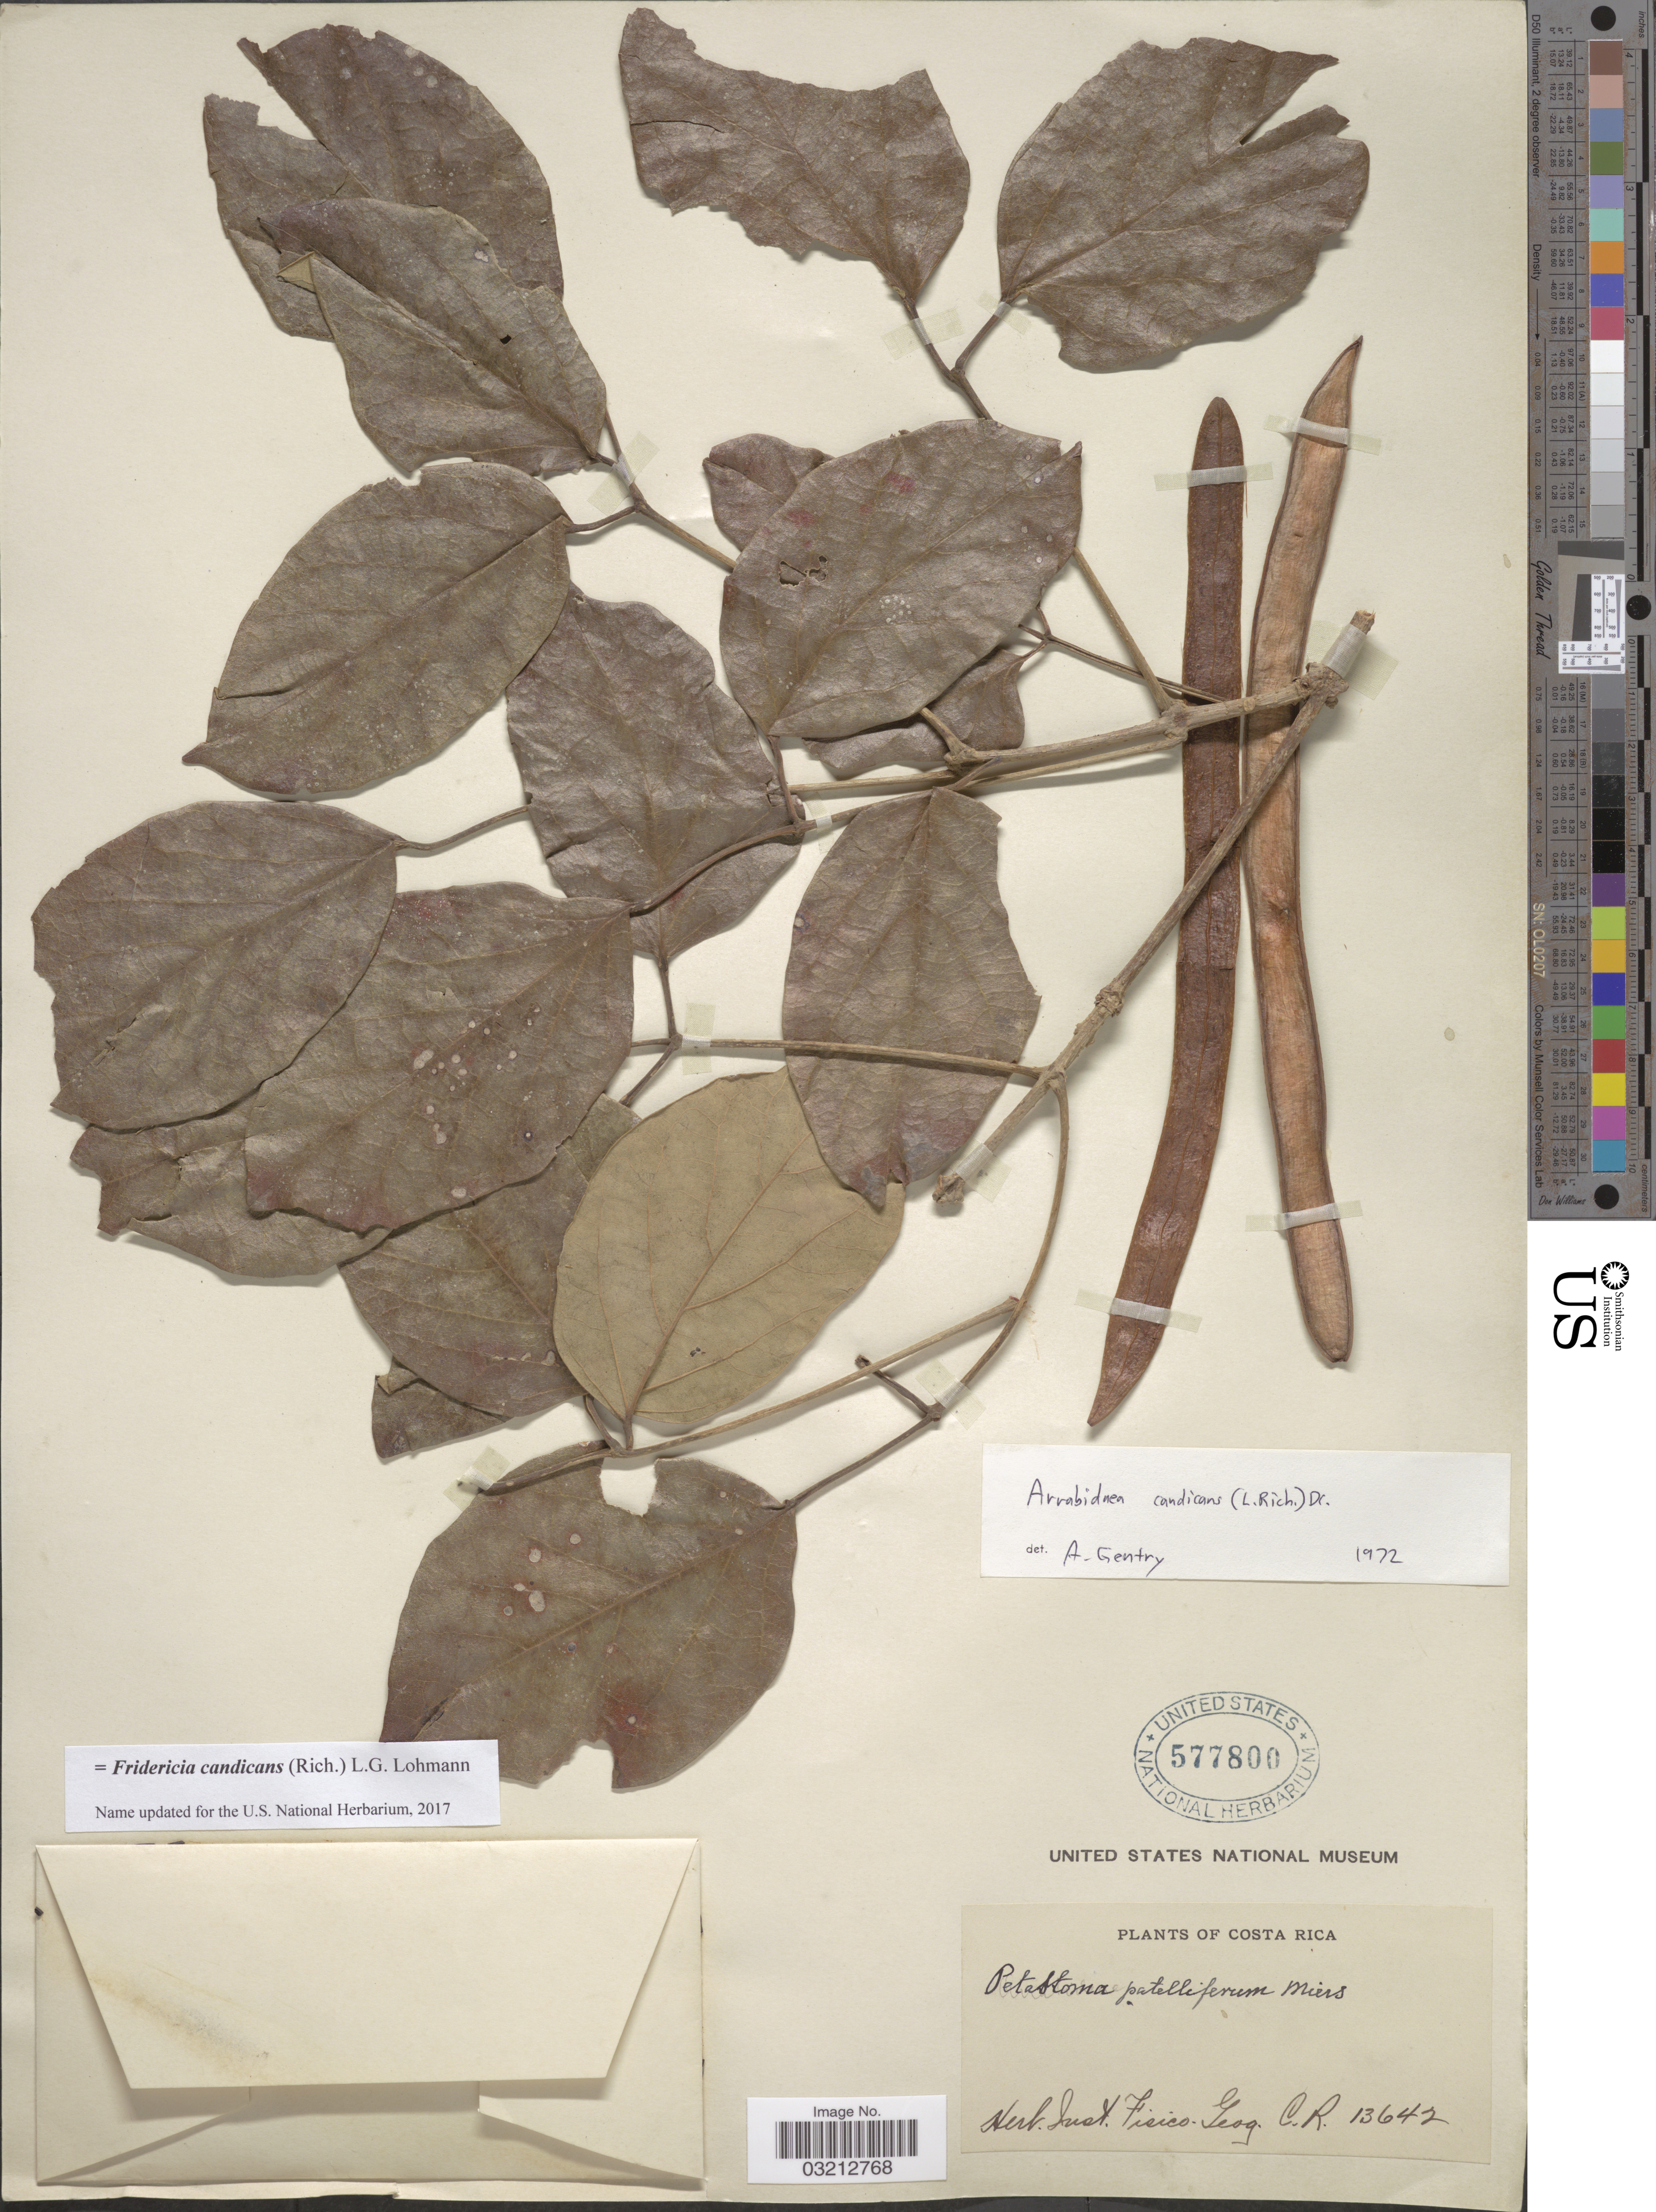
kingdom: Plantae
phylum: Tracheophyta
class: Magnoliopsida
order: Lamiales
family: Bignoniaceae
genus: Fridericia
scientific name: Fridericia candicans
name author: (Rich.) L.G. Lohmann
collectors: Ex herb. Fisíco-Geog. C. R.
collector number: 13642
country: Costa Rica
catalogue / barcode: US 577800